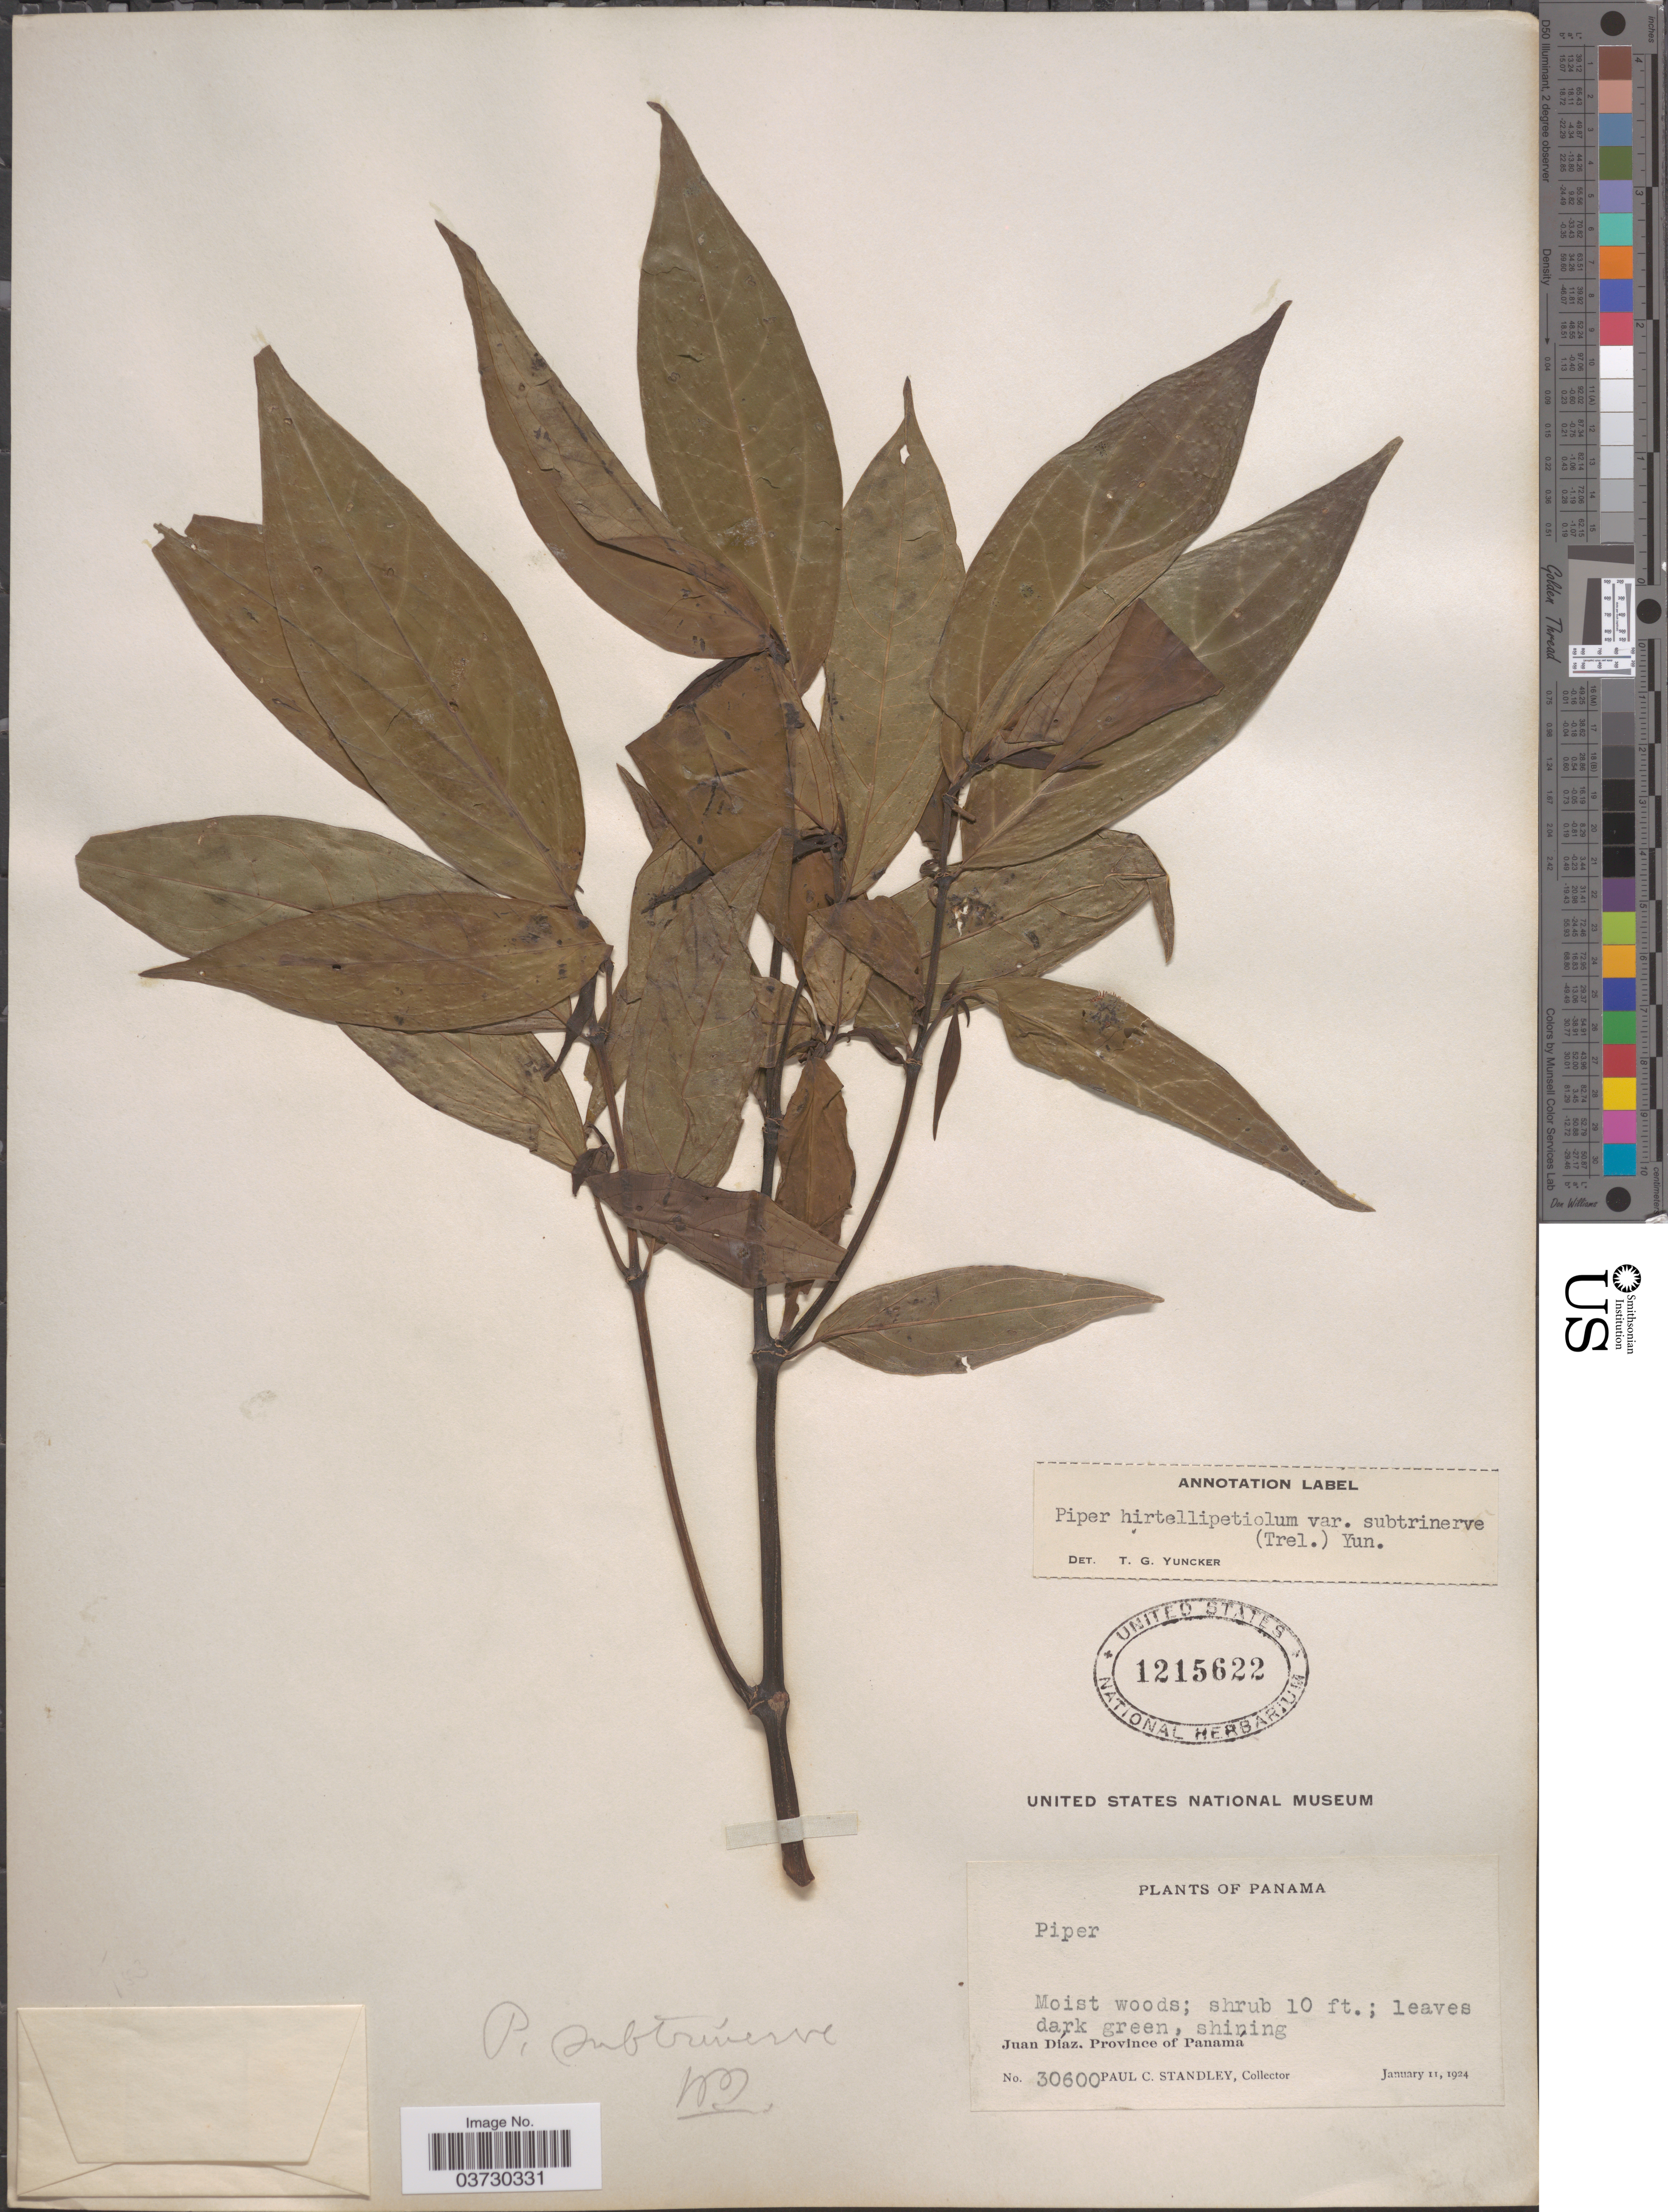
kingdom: Plantae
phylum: Tracheophyta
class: Magnoliopsida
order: Piperales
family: Piperaceae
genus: Piper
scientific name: Piper hirtellipetiolum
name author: C. DC.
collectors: P. C. Standley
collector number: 30600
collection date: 1924-01-11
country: Panama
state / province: Panamá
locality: Juan Díaz.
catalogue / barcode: US 1215622